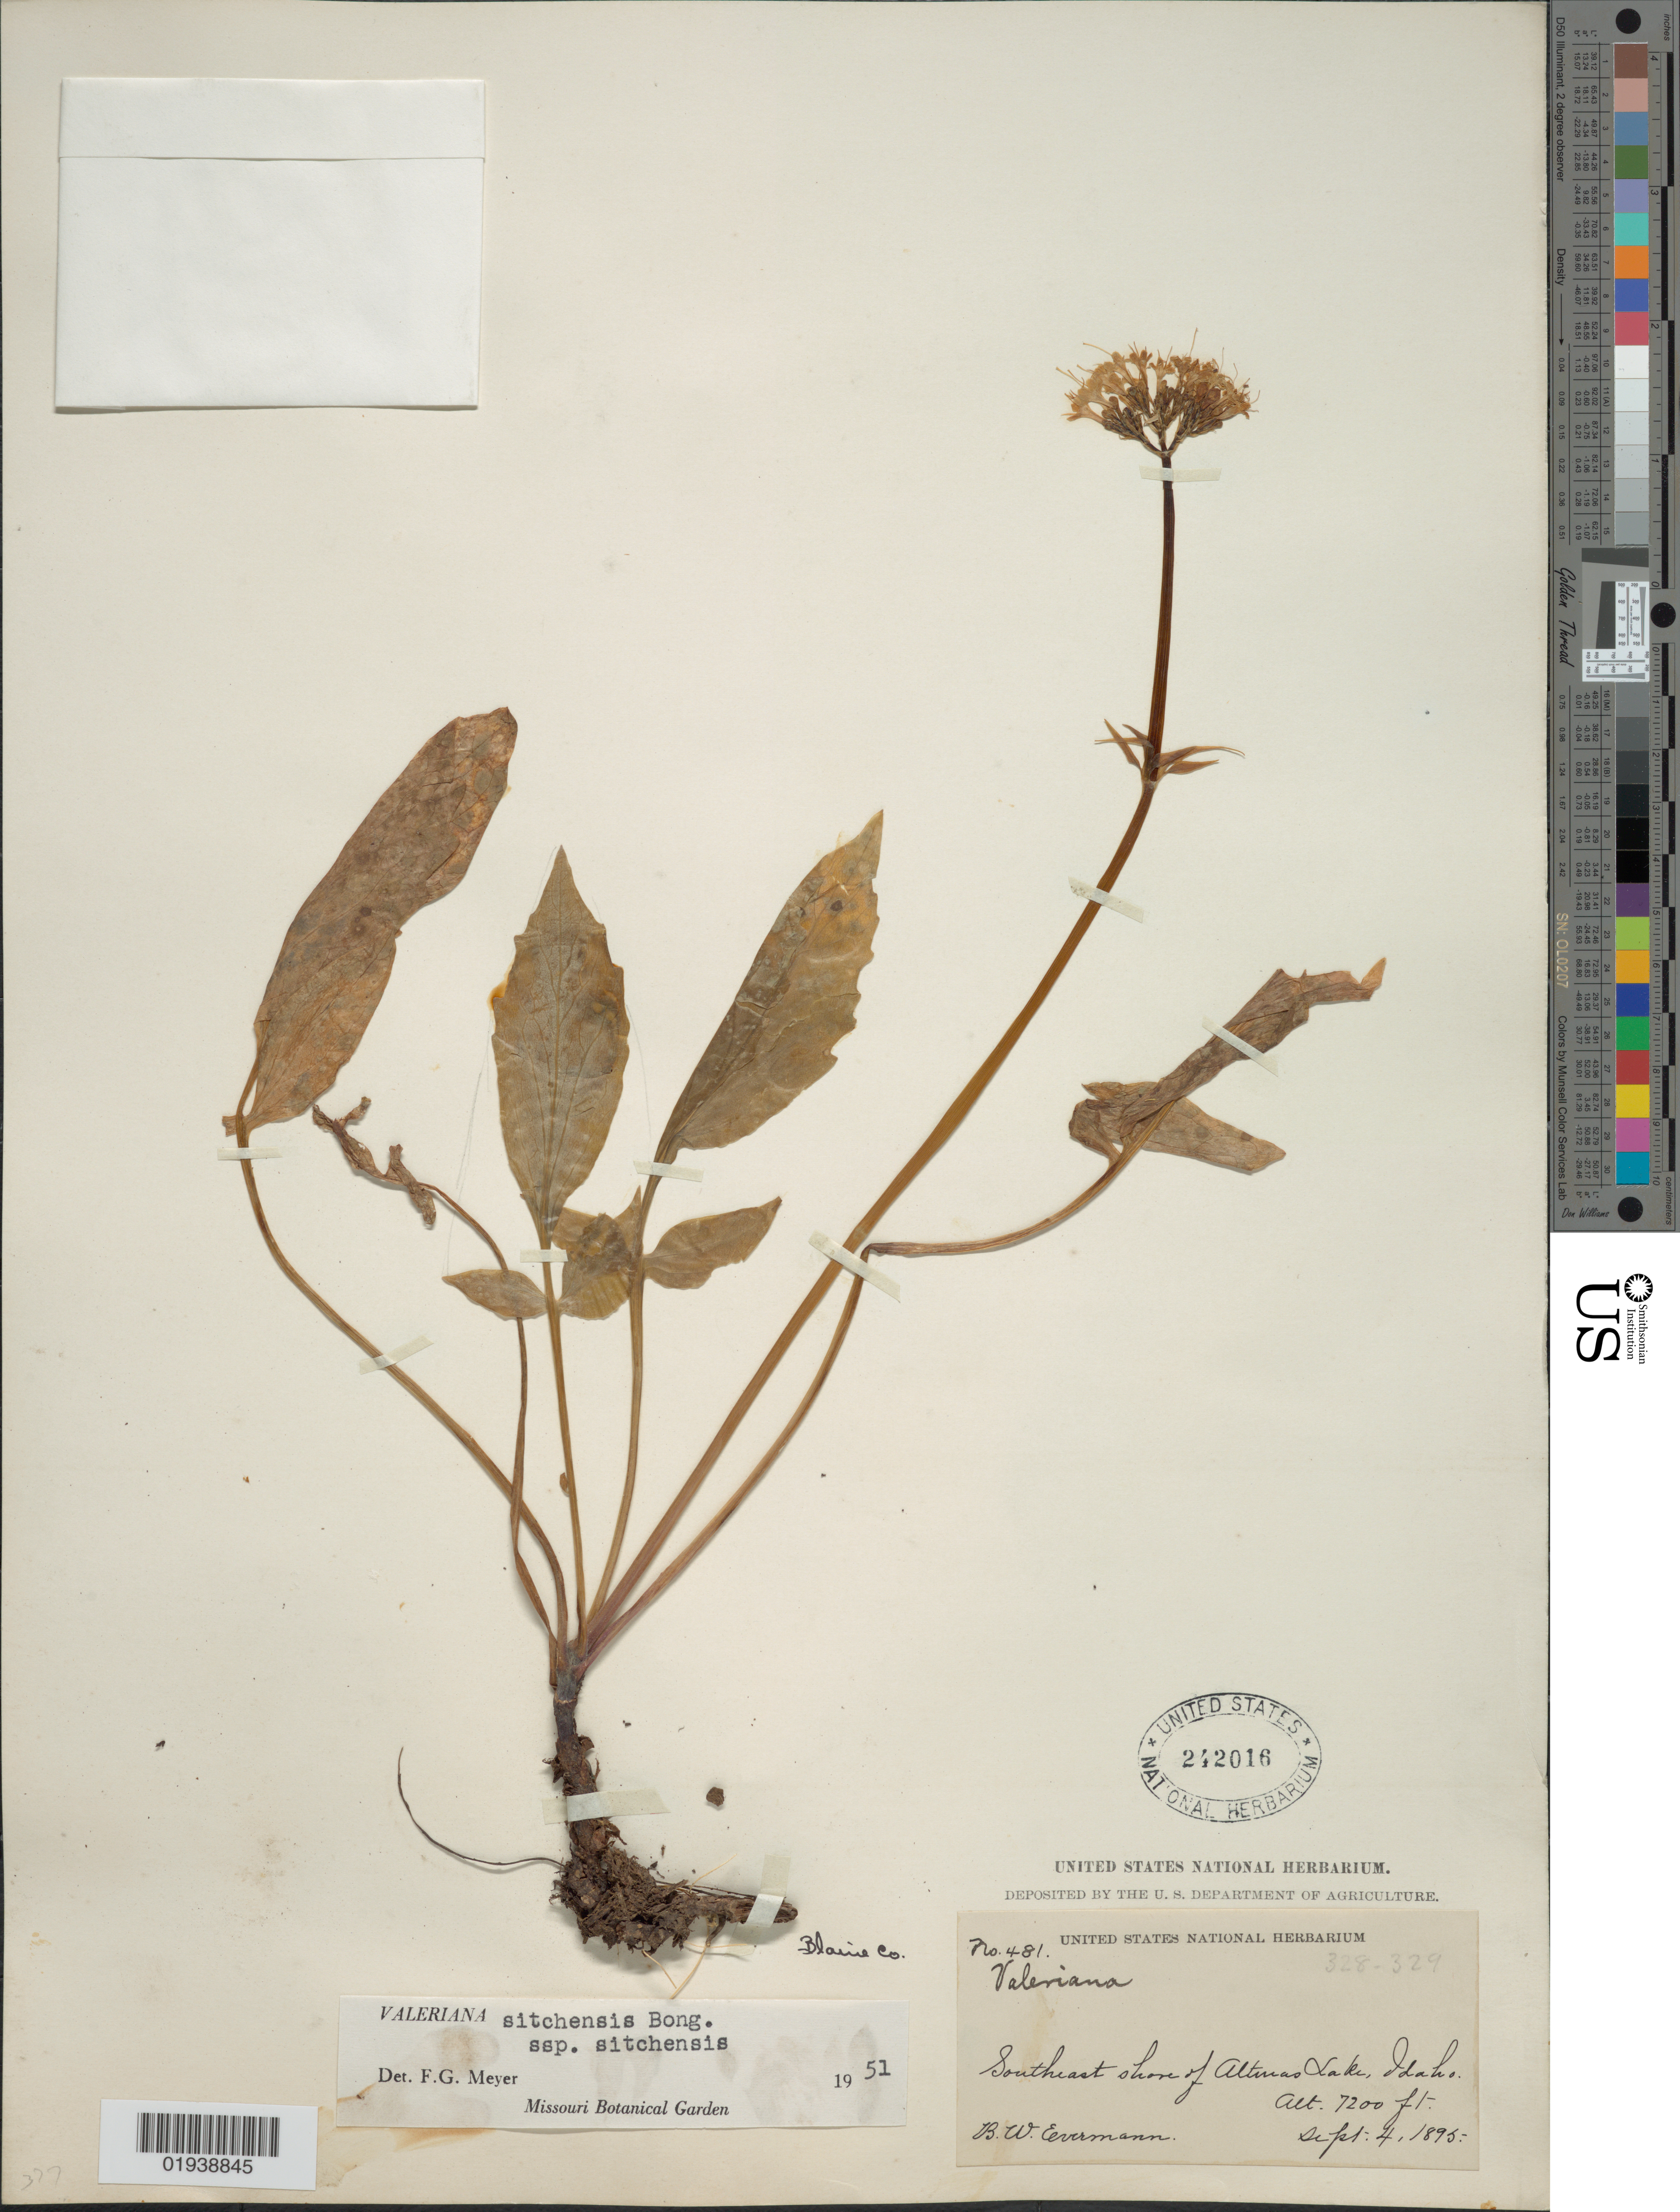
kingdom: Plantae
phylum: Tracheophyta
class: Magnoliopsida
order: Dipsacales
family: Caprifoliaceae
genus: Valeriana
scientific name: Valeriana sitchensis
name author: Bong.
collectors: B. W. Evermann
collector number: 481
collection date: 1895-09-04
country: United States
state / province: Idaho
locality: Southeast shore of Altmas Lake.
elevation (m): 2195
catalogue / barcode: US 242016